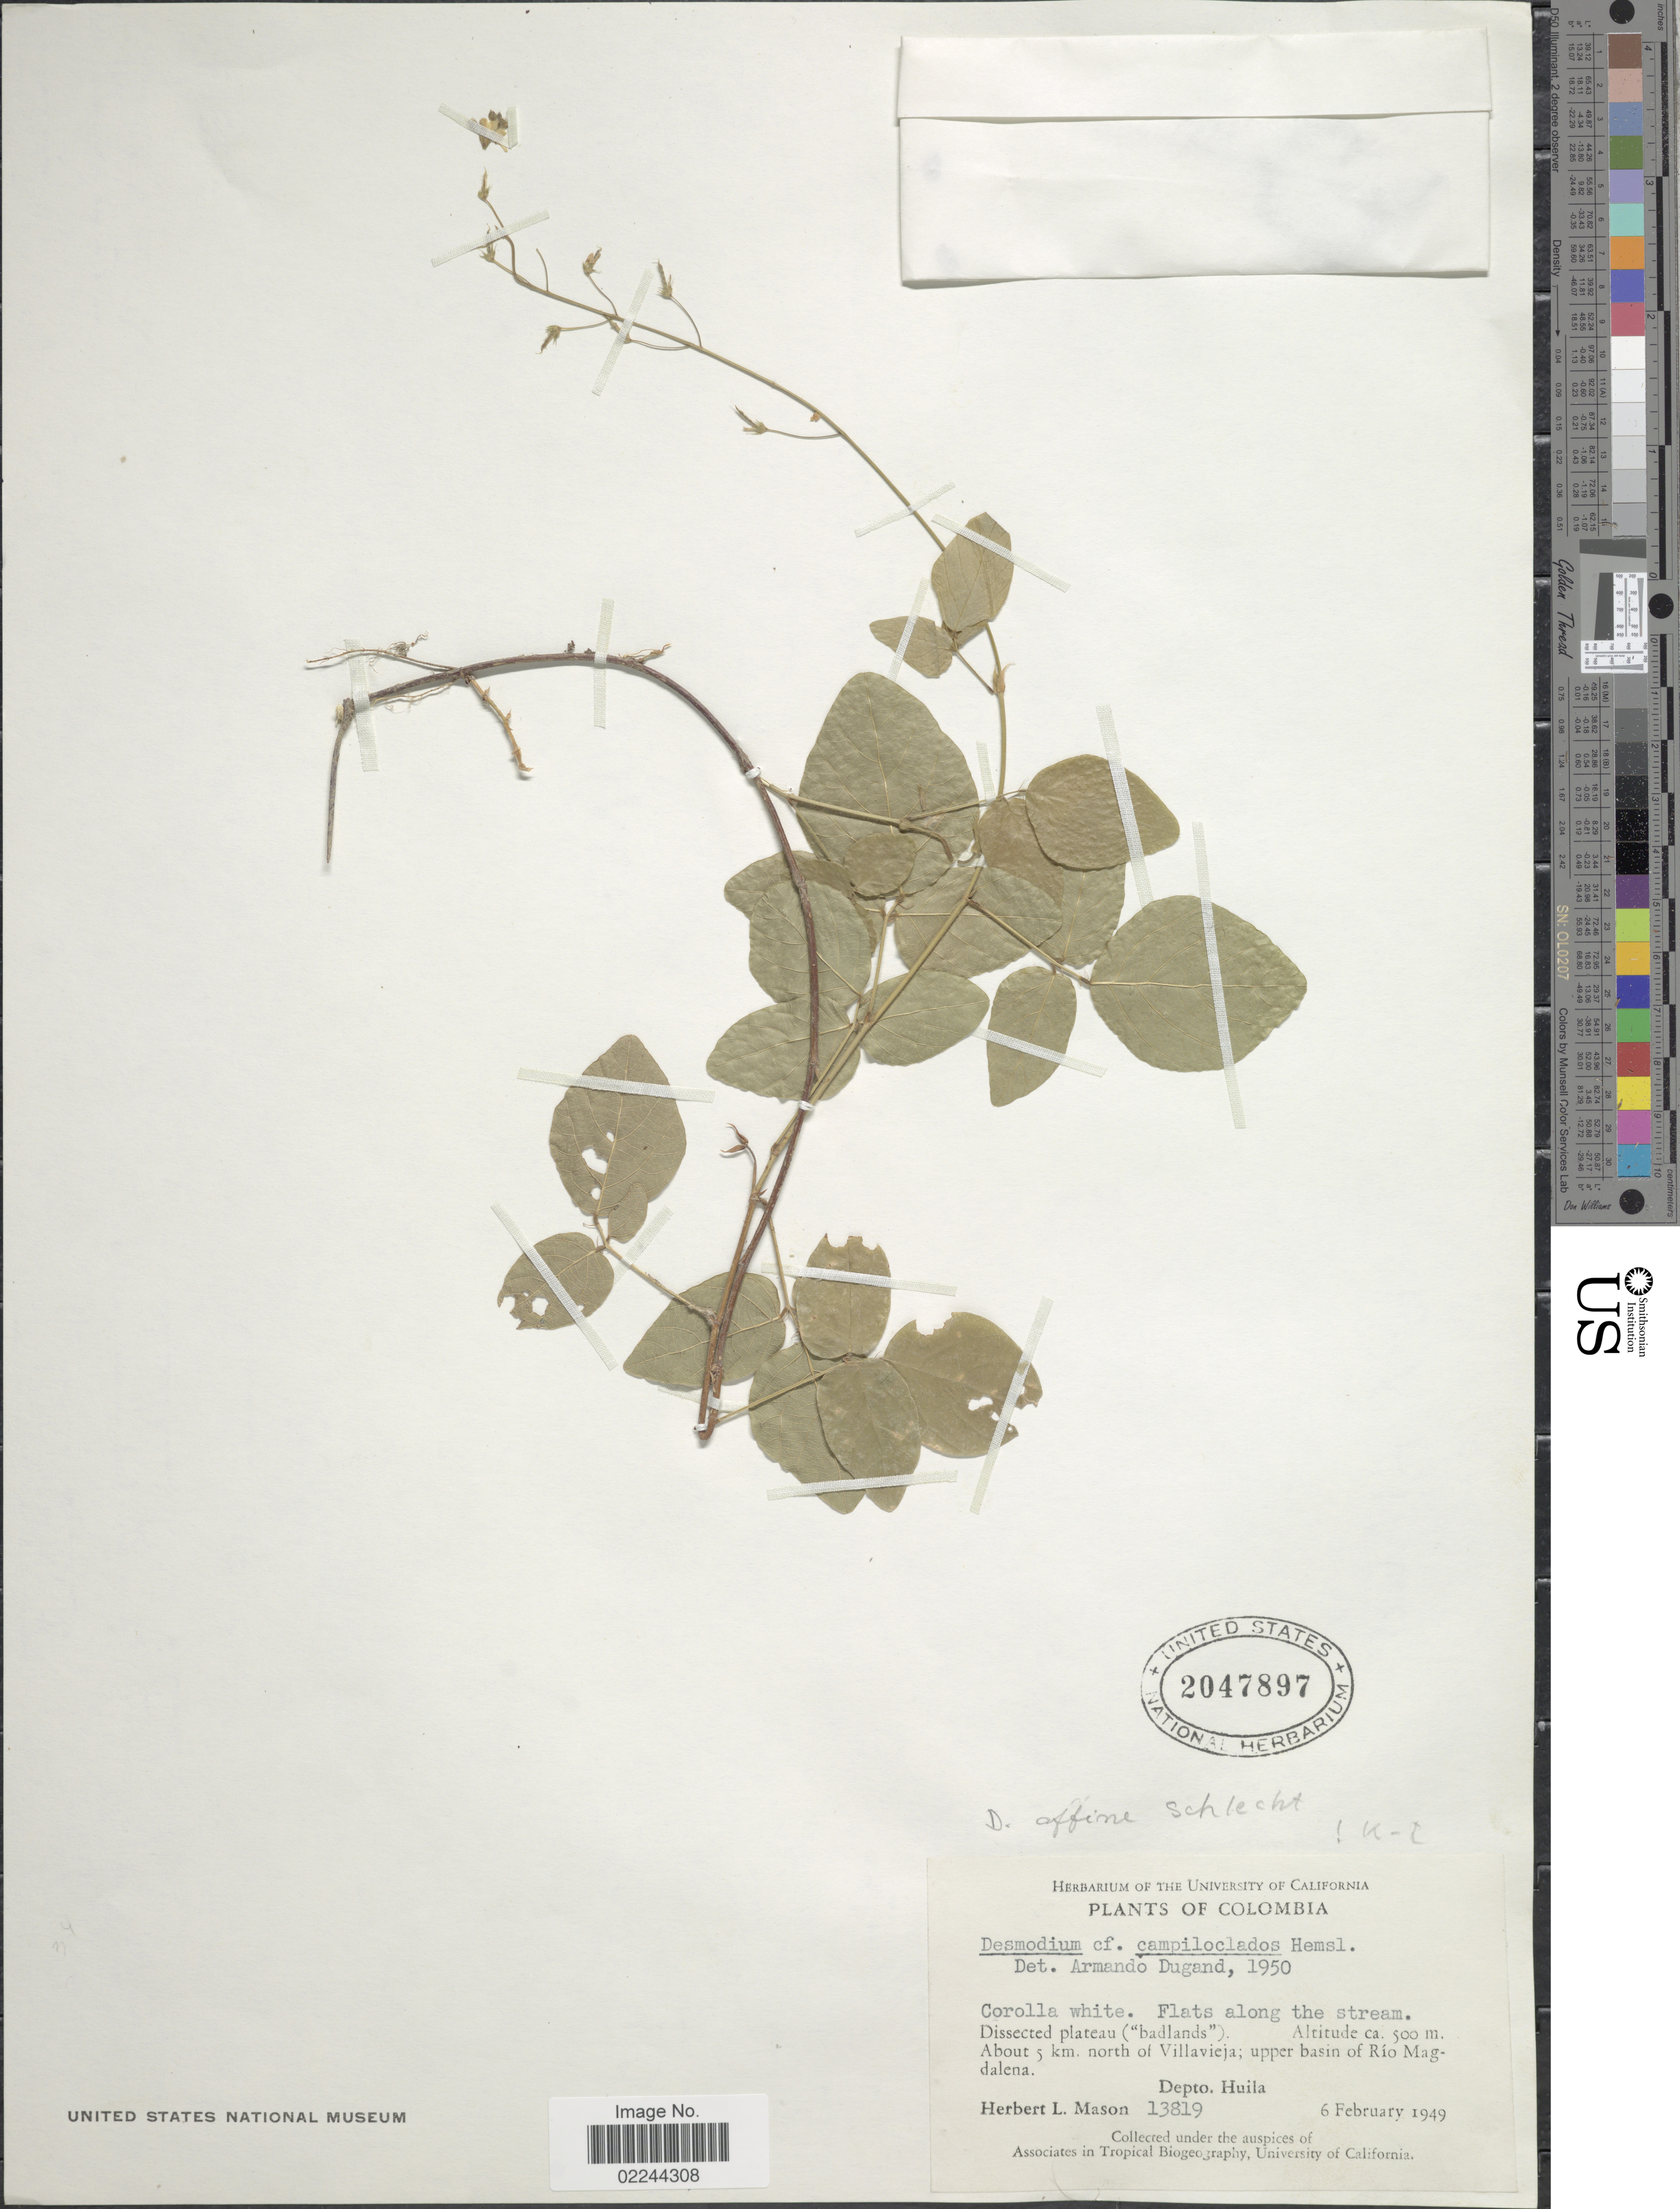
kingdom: Plantae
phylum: Tracheophyta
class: Magnoliopsida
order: Fabales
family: Fabaceae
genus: Desmodium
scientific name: Desmodium affine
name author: Schltdl.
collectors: H. L. Mason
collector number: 13819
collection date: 1949-02-06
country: Colombia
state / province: Huila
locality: Dissected plateau ("badlands"). About 5 km. north of Villavieja; upper basin of Rio Magdalena. Depto. Huila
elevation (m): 500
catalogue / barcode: US 2047897